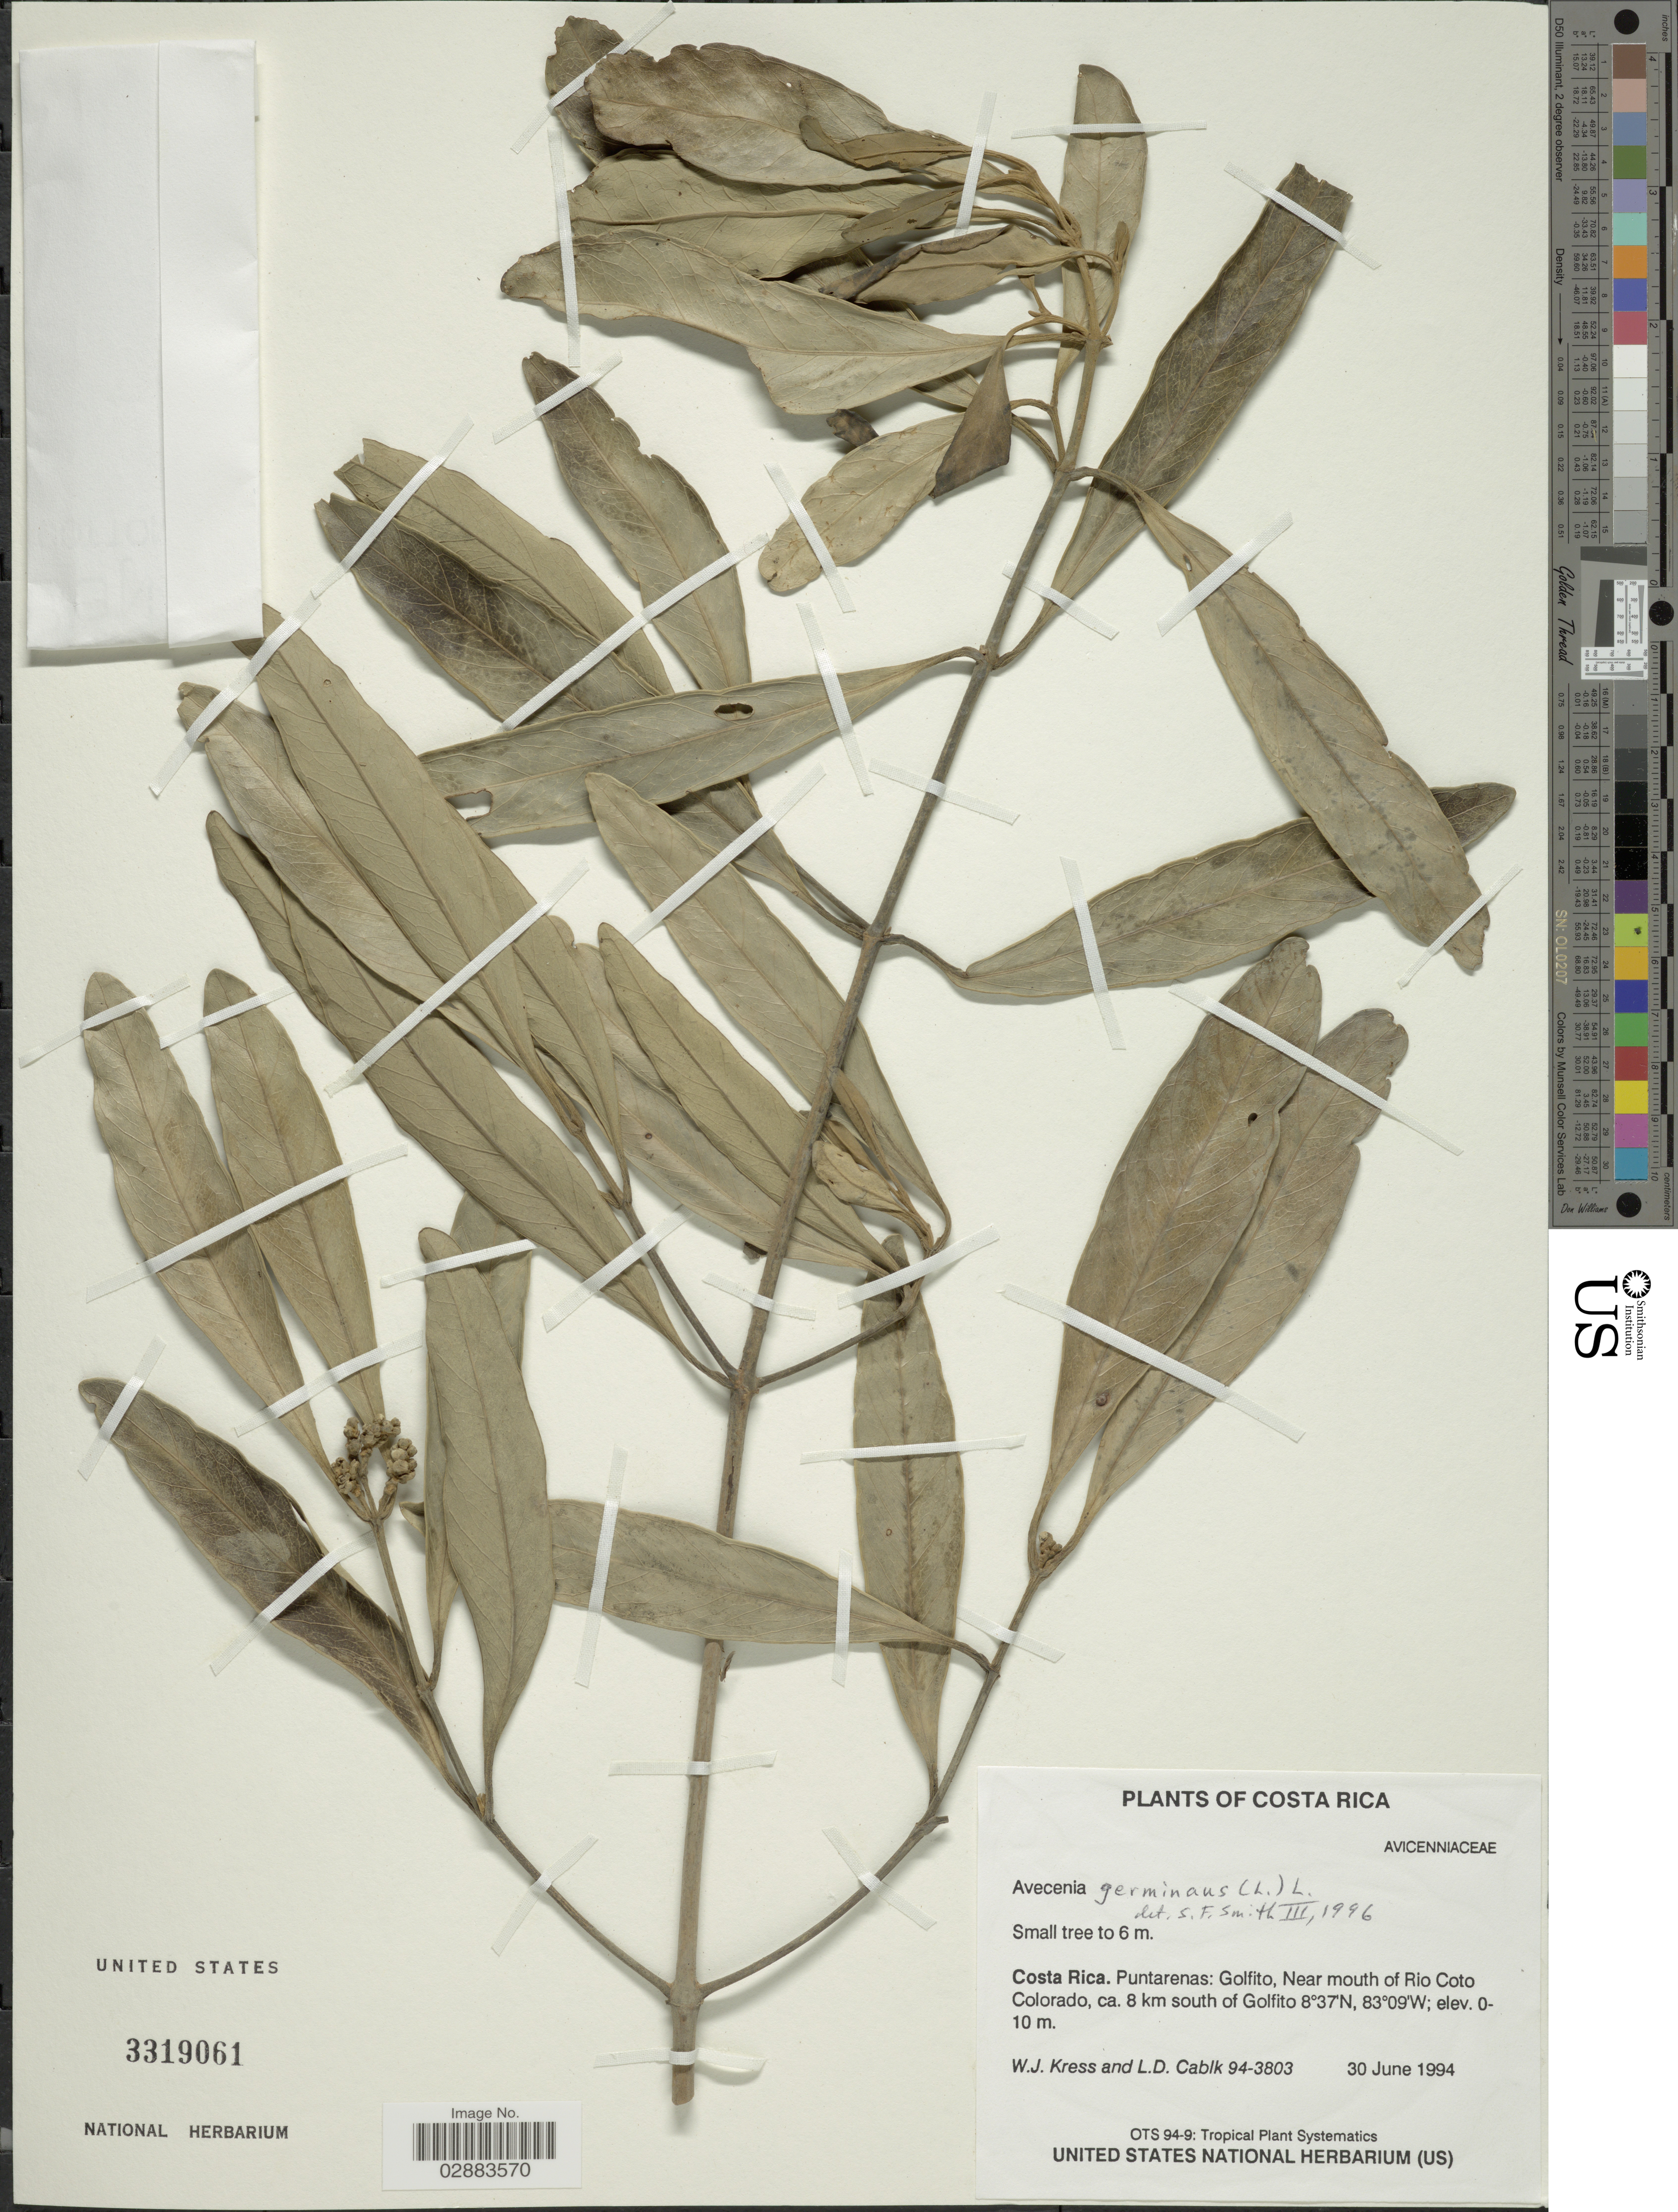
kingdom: Plantae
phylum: Tracheophyta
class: Magnoliopsida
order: Lamiales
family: Acanthaceae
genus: Avicennia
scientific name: Avicennia germinans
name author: (L.) L.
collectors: W. J. Kress & L. Cablk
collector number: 94-3803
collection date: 1994-06-30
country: Costa Rica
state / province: Puntarenas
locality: Golfito, Near mouth of Rio Coto Colorado, ca. 8 km south of Golfito.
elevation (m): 0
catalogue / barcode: US 3319061